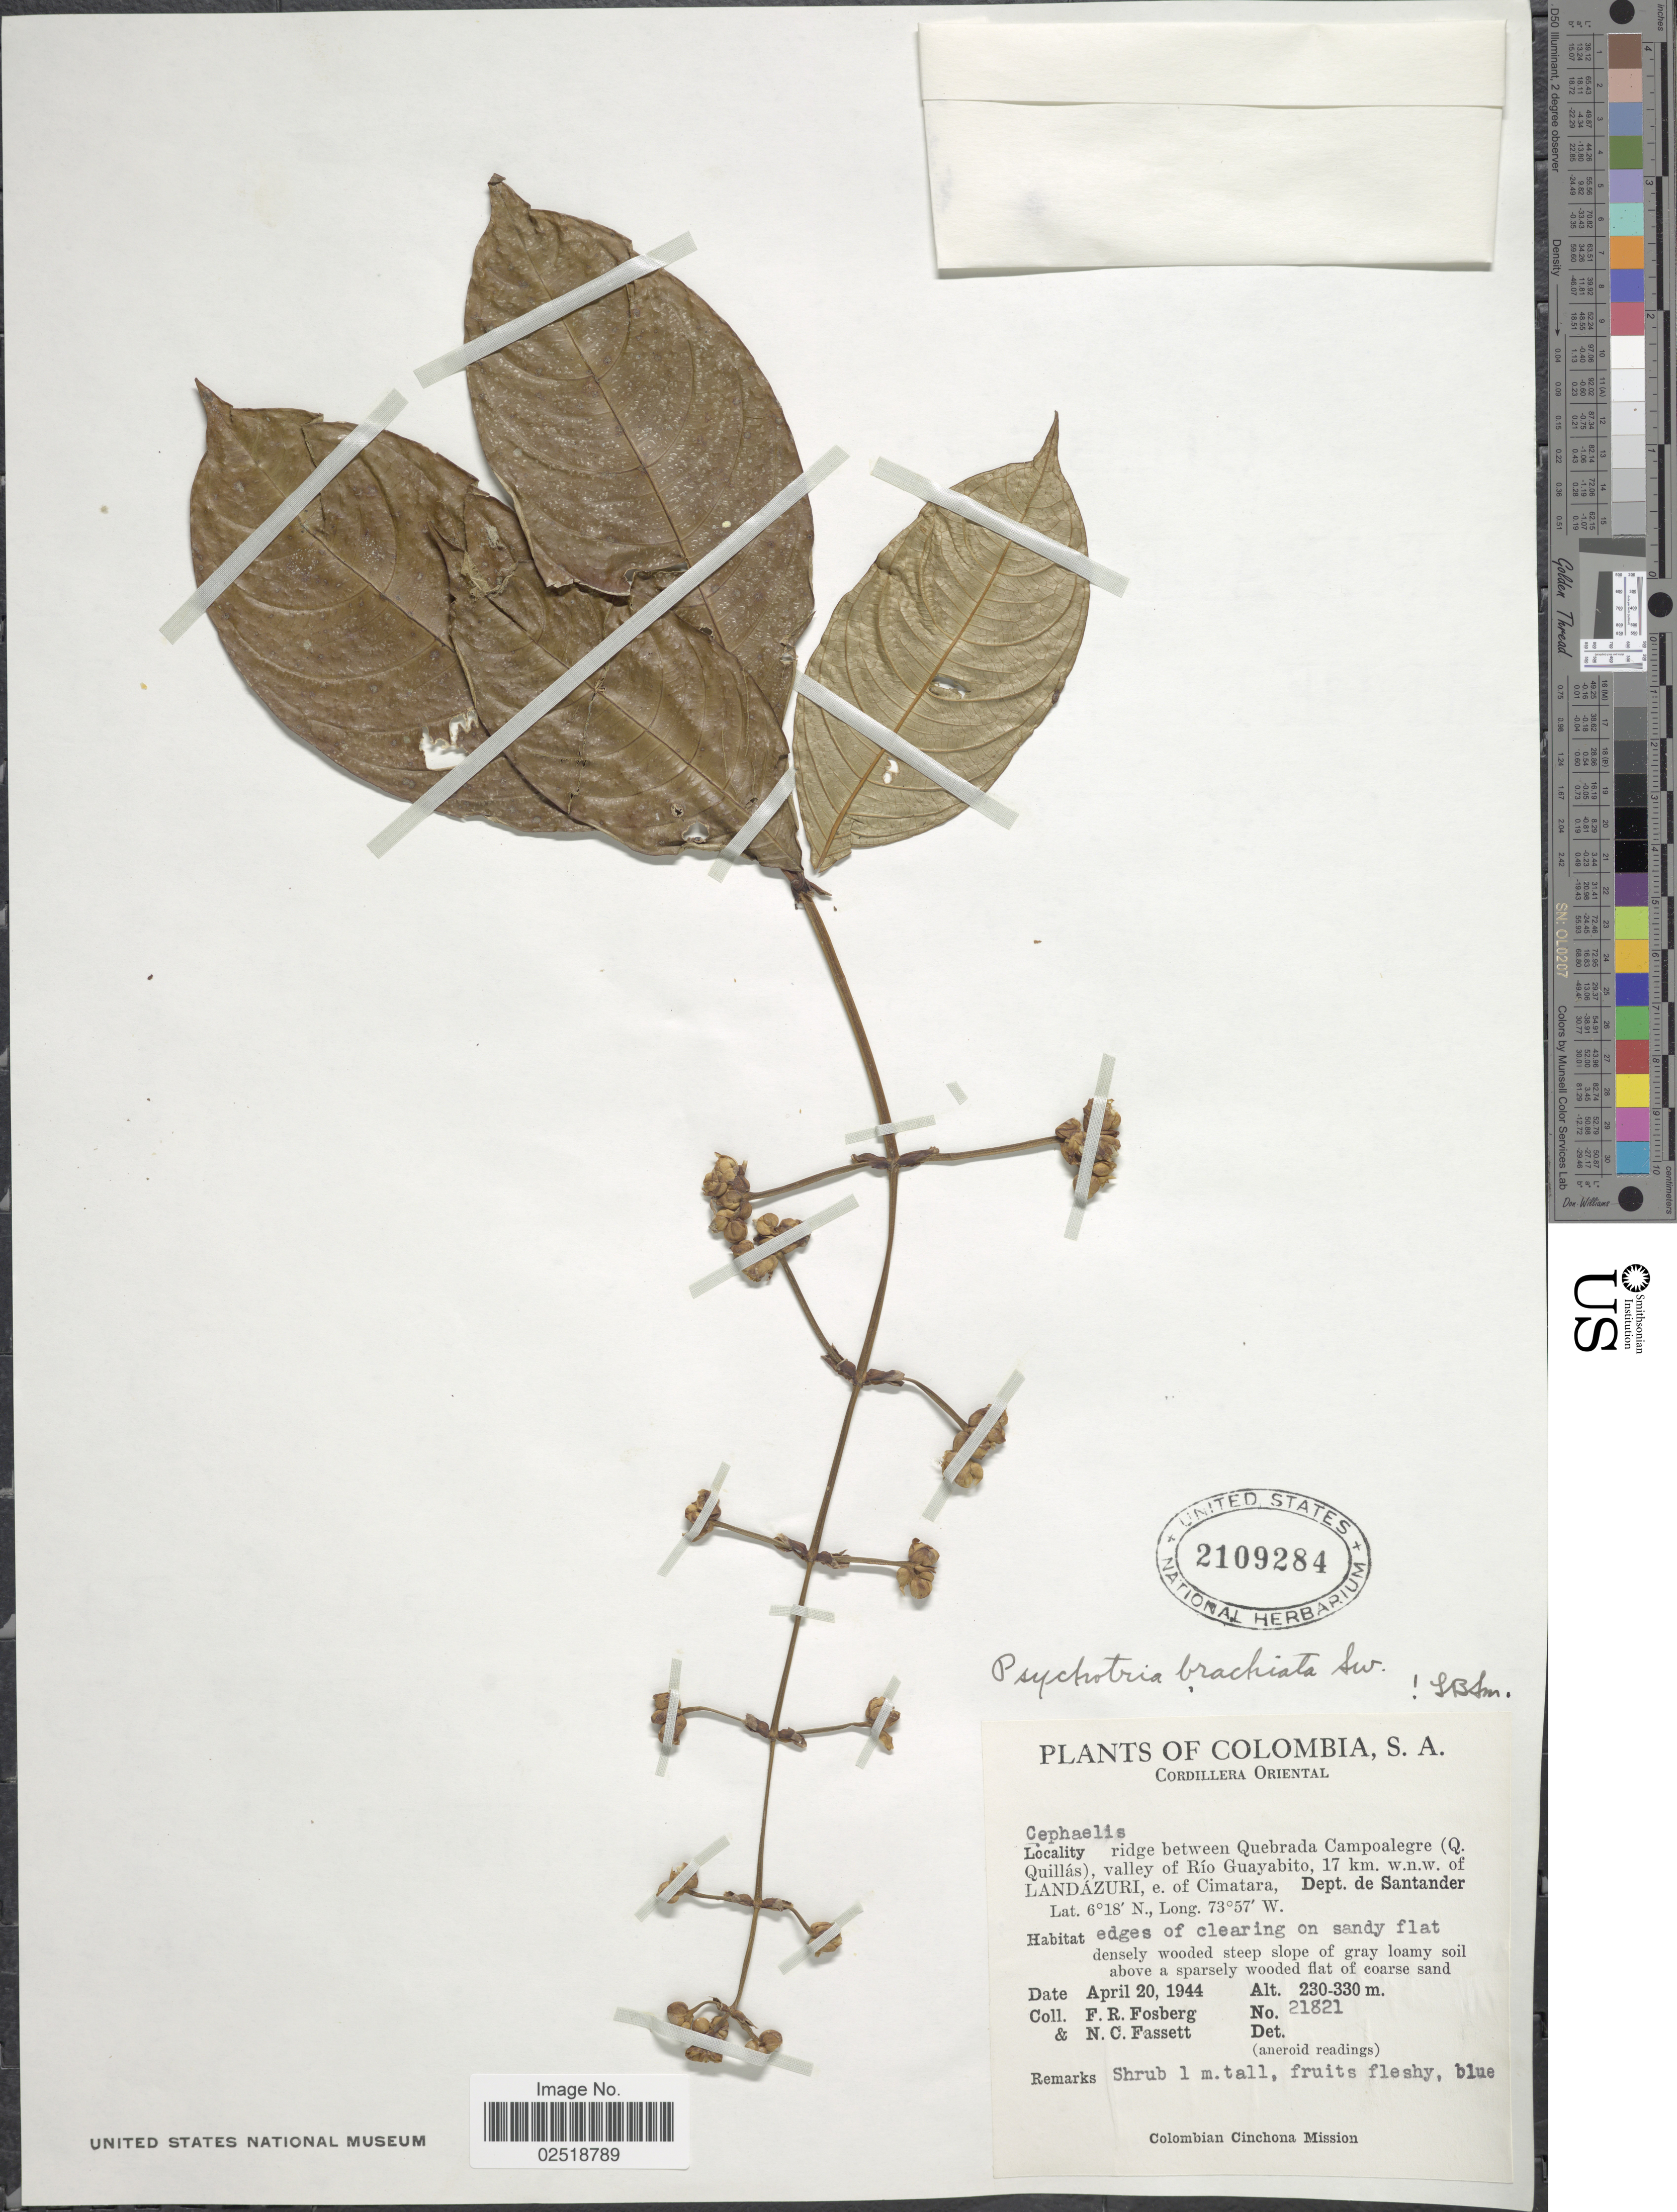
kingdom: Plantae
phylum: Tracheophyta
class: Magnoliopsida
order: Gentianales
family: Rubiaceae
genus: Psychotria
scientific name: Psychotria caerulea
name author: Ruiz & Pav.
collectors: F. R. Fosberg & N. C. Fassett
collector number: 21821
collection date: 1944-04-20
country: Colombia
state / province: Santander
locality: Cordillera Oriental, ridge between Quebrada Campoalegre (Q. Quillás), valley of Río Guayabito, 17 km w.n.w. of Landázuri, e of Cimatra, Dept de Santander, edges of clearing on sandy flat, densely wooded step slope of gray loamy soil above a sparsely wooded flat of coarse sand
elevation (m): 230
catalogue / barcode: US 2109284